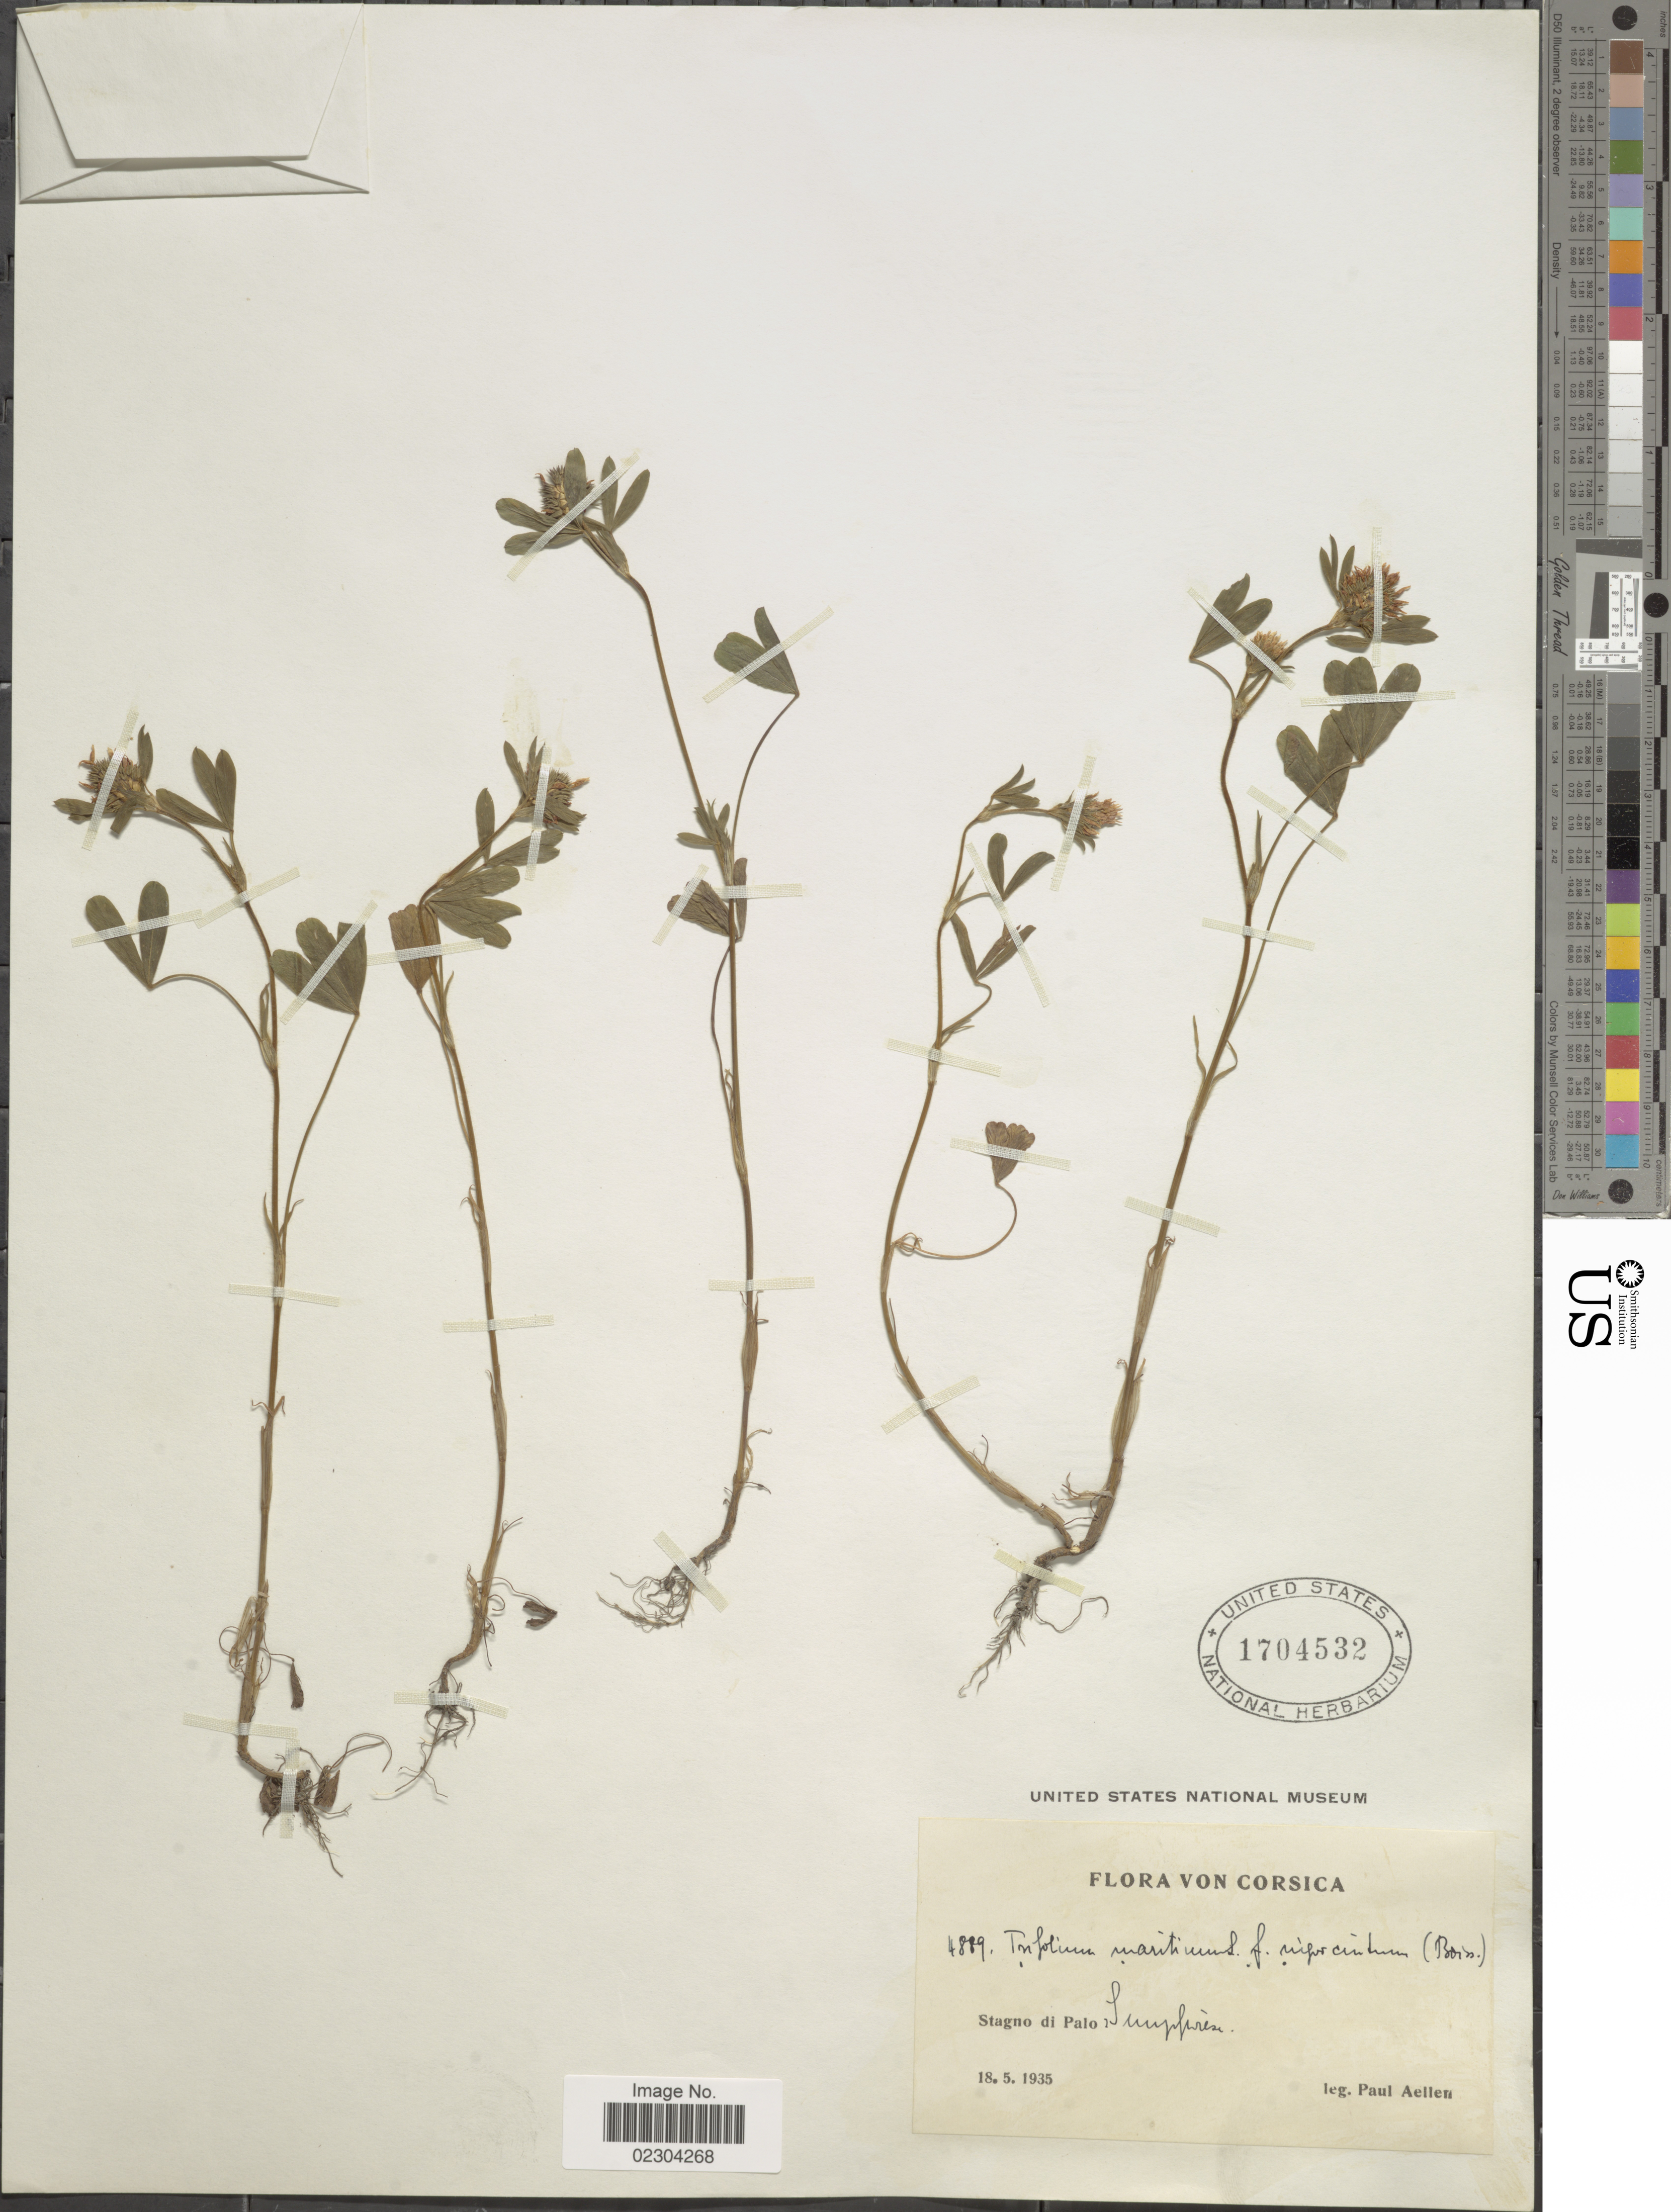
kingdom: Plantae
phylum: Tracheophyta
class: Magnoliopsida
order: Fabales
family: Fabaceae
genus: Trifolium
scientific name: Trifolium maritimum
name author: Huds.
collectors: P. H. Allen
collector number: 4889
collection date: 1935-05-18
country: France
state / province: Corsica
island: Corse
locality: Stagno di Palo, Suupfwiesi [interpreted]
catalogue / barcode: US 1704532